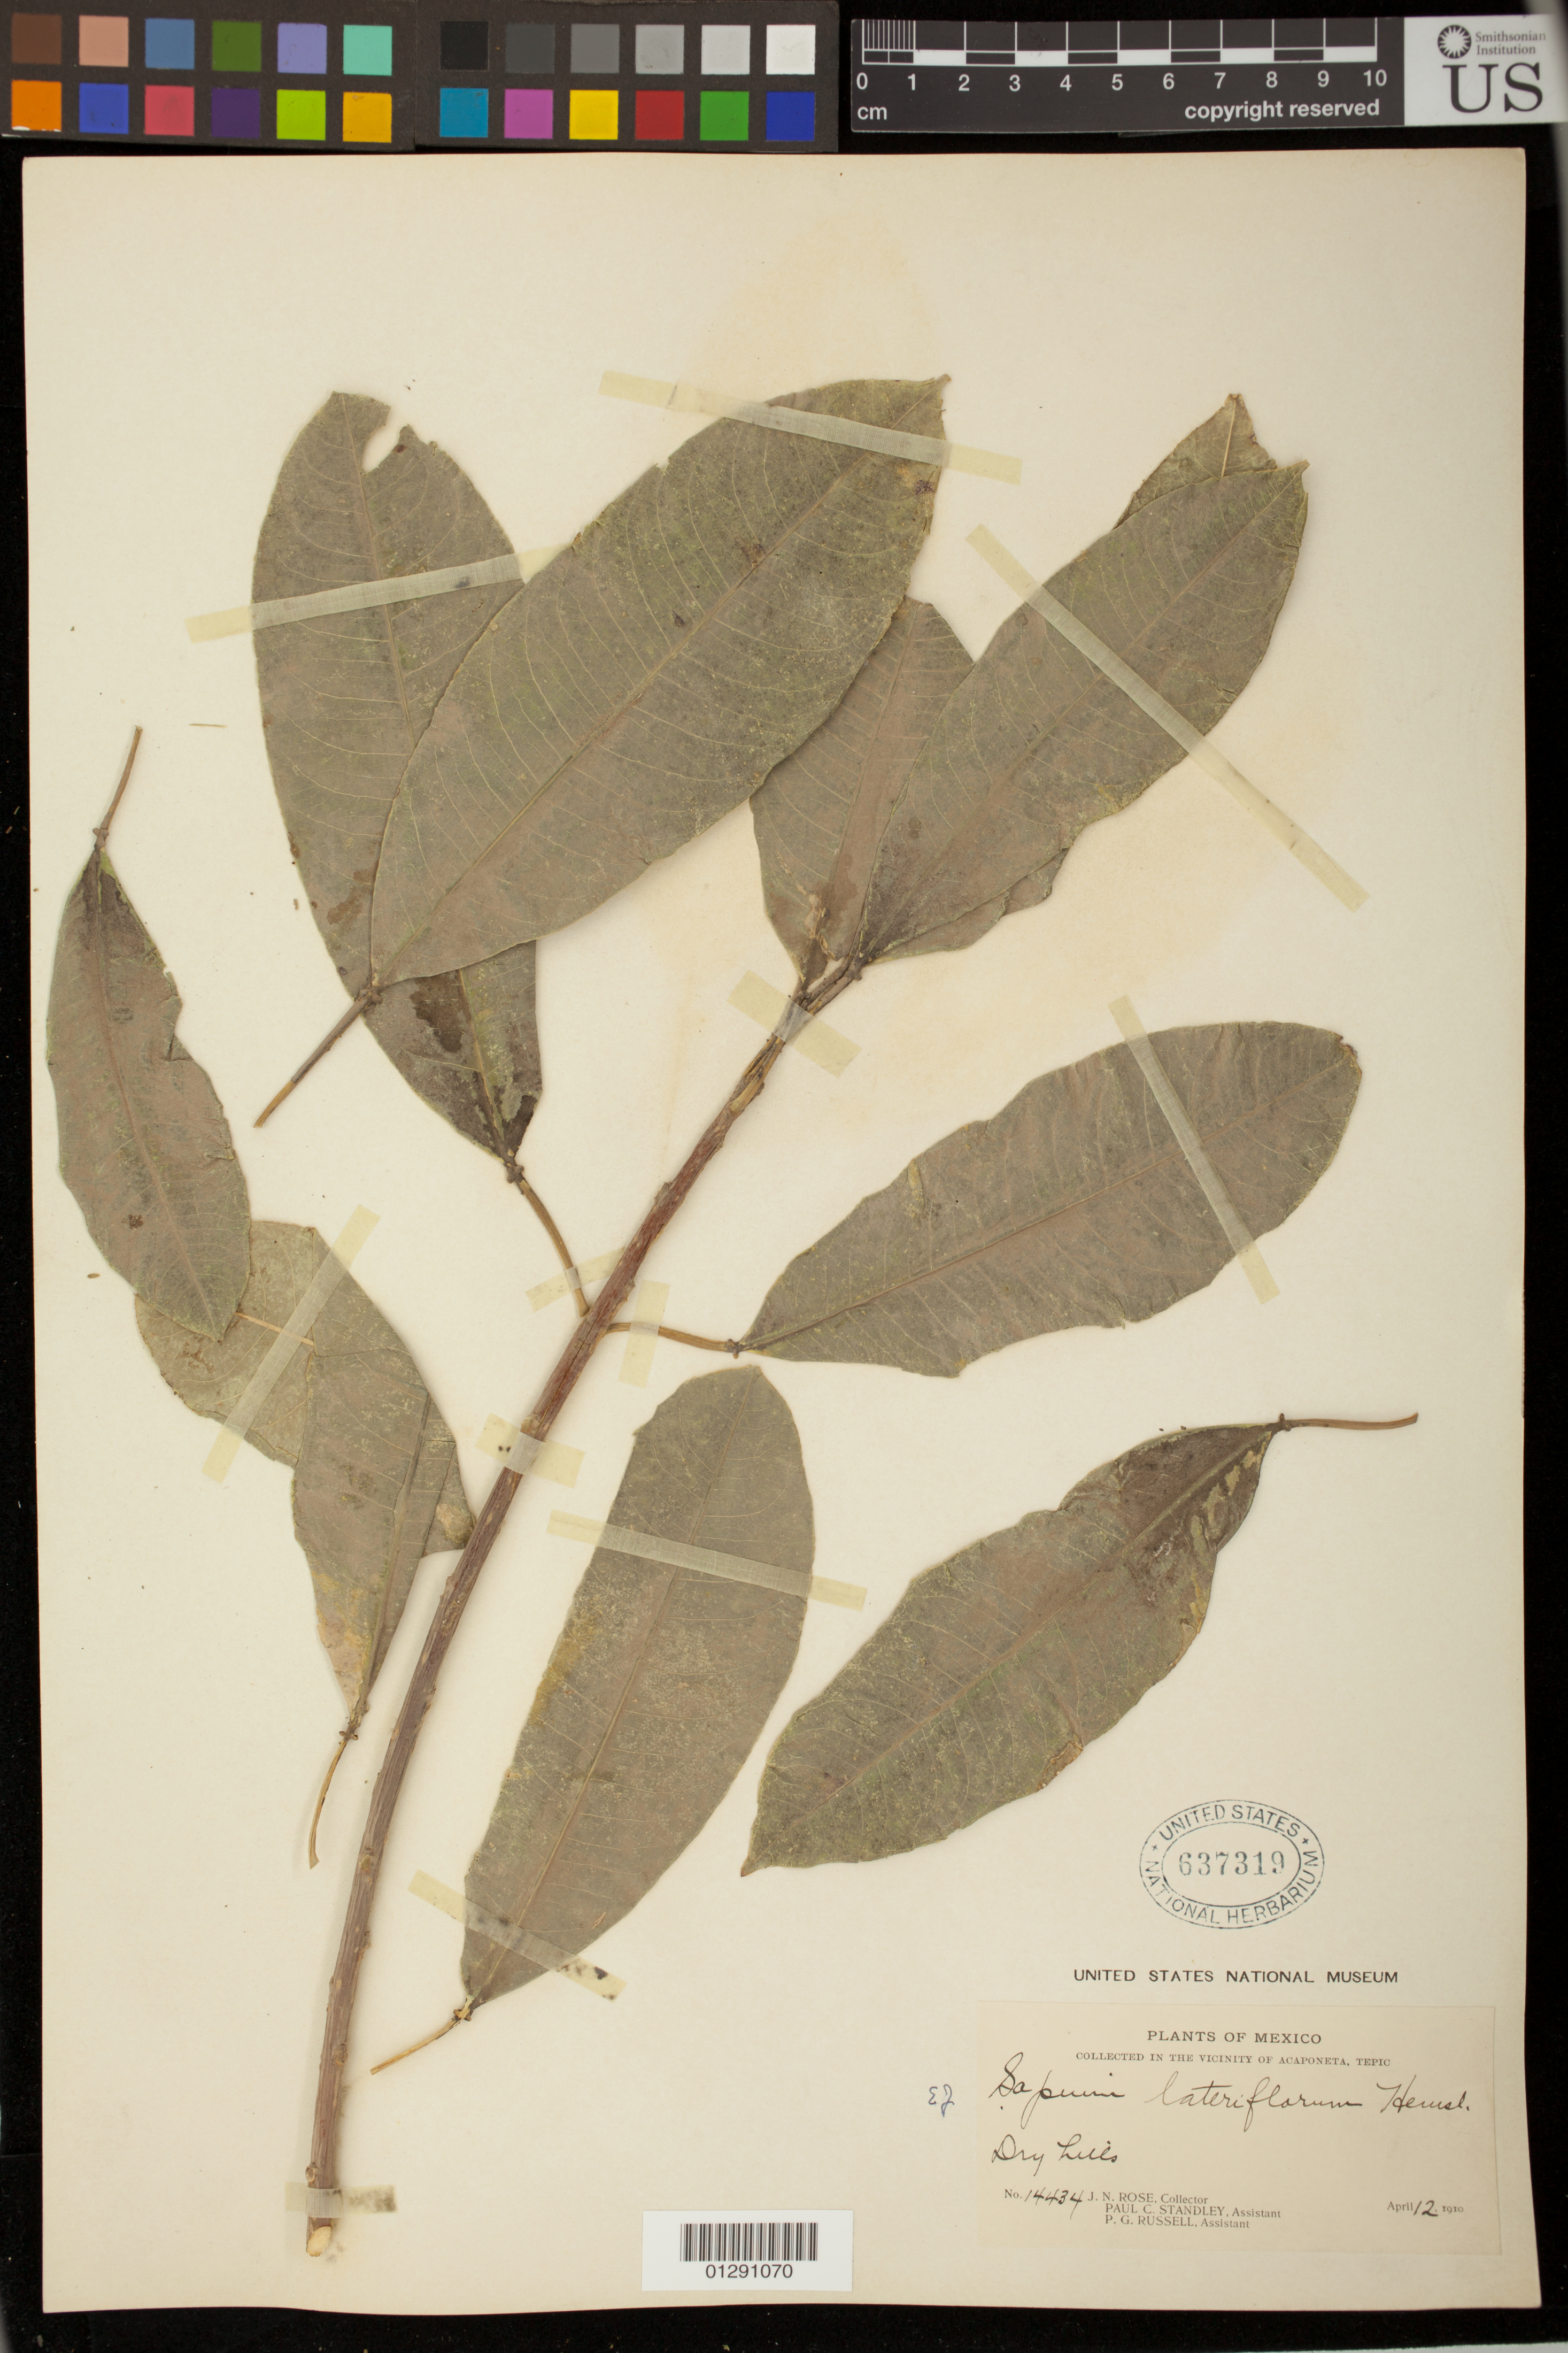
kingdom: Plantae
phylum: Tracheophyta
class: Magnoliopsida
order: Malpighiales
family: Euphorbiaceae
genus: Sapium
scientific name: Sapium lateriflorum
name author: Hemsl.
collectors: J. N. Rose, P. C. Standley & P. G. Russell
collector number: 14434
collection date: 1910-04-12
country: Mexico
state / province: Nayarit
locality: Collected in the vicinity of Acaponeta, Tepic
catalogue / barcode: US 637319